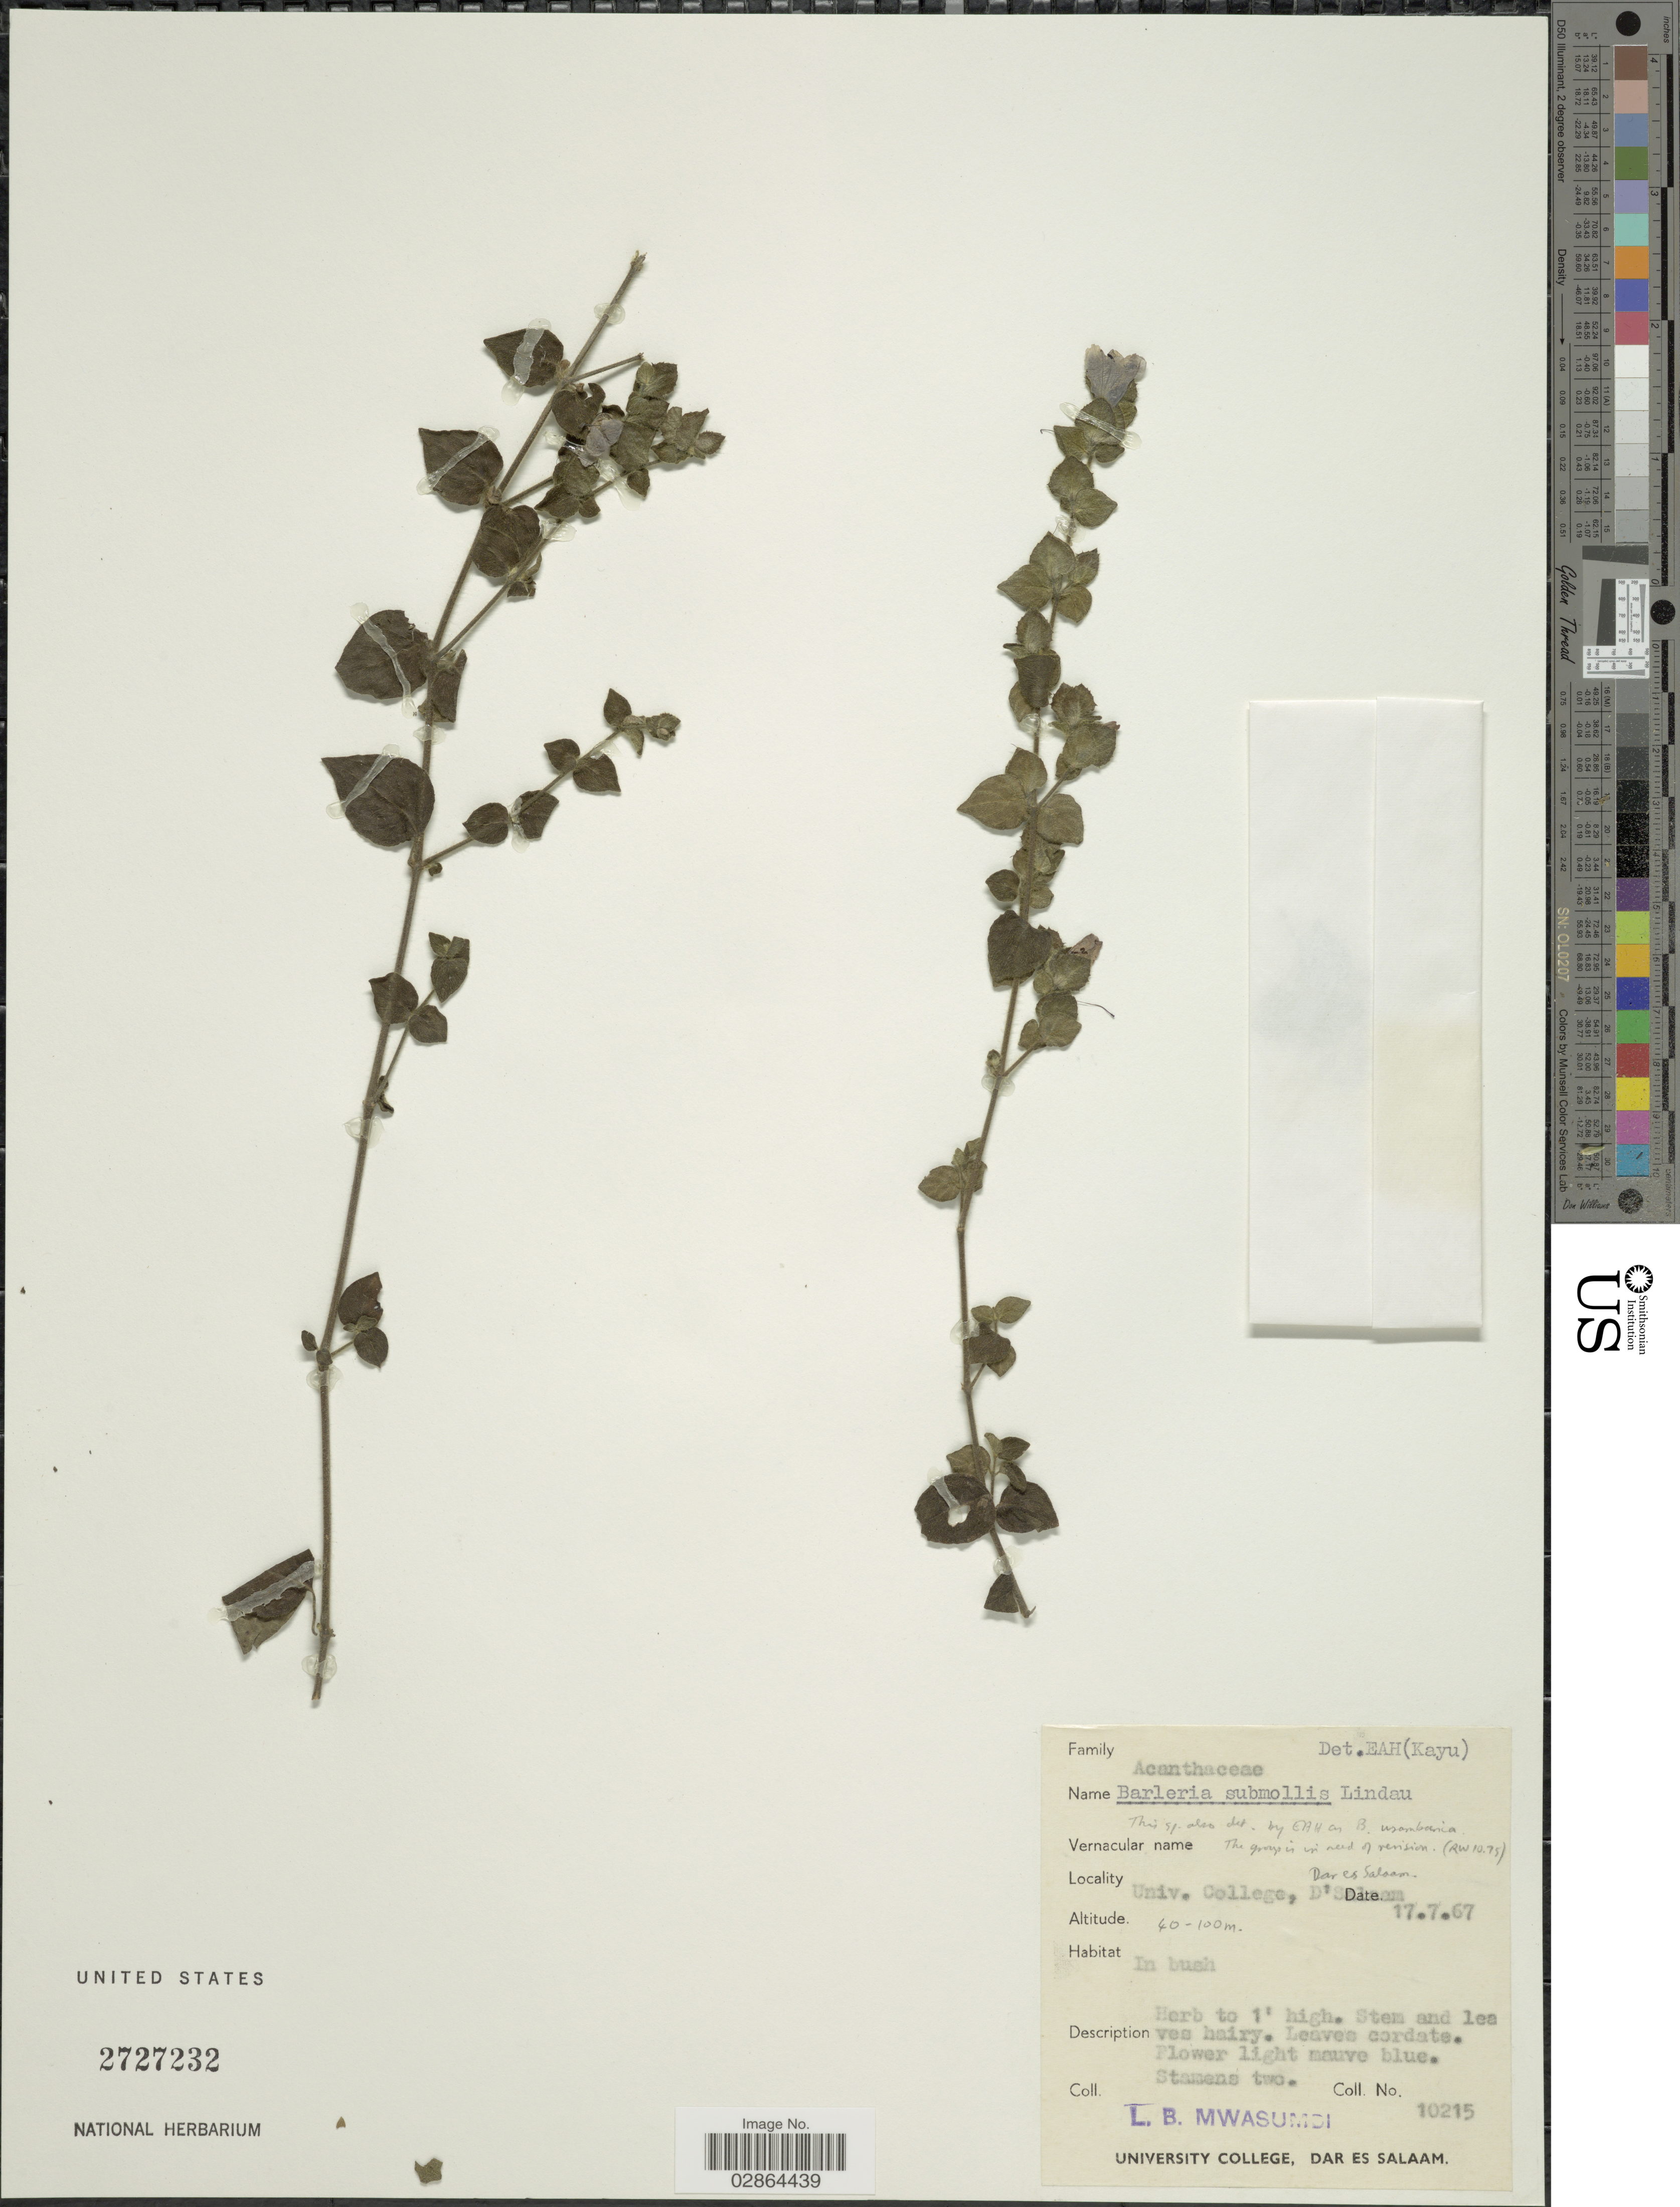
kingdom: Plantae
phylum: Tracheophyta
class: Magnoliopsida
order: Lamiales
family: Acanthaceae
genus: Barleria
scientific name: Barleria submollis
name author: Lindau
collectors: L. Mwasumbi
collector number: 10215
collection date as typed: Transcribed d/m/y: 17/7/67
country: Tanzania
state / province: Dar es Salaam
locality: Univ. College.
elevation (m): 40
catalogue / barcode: US 2727232